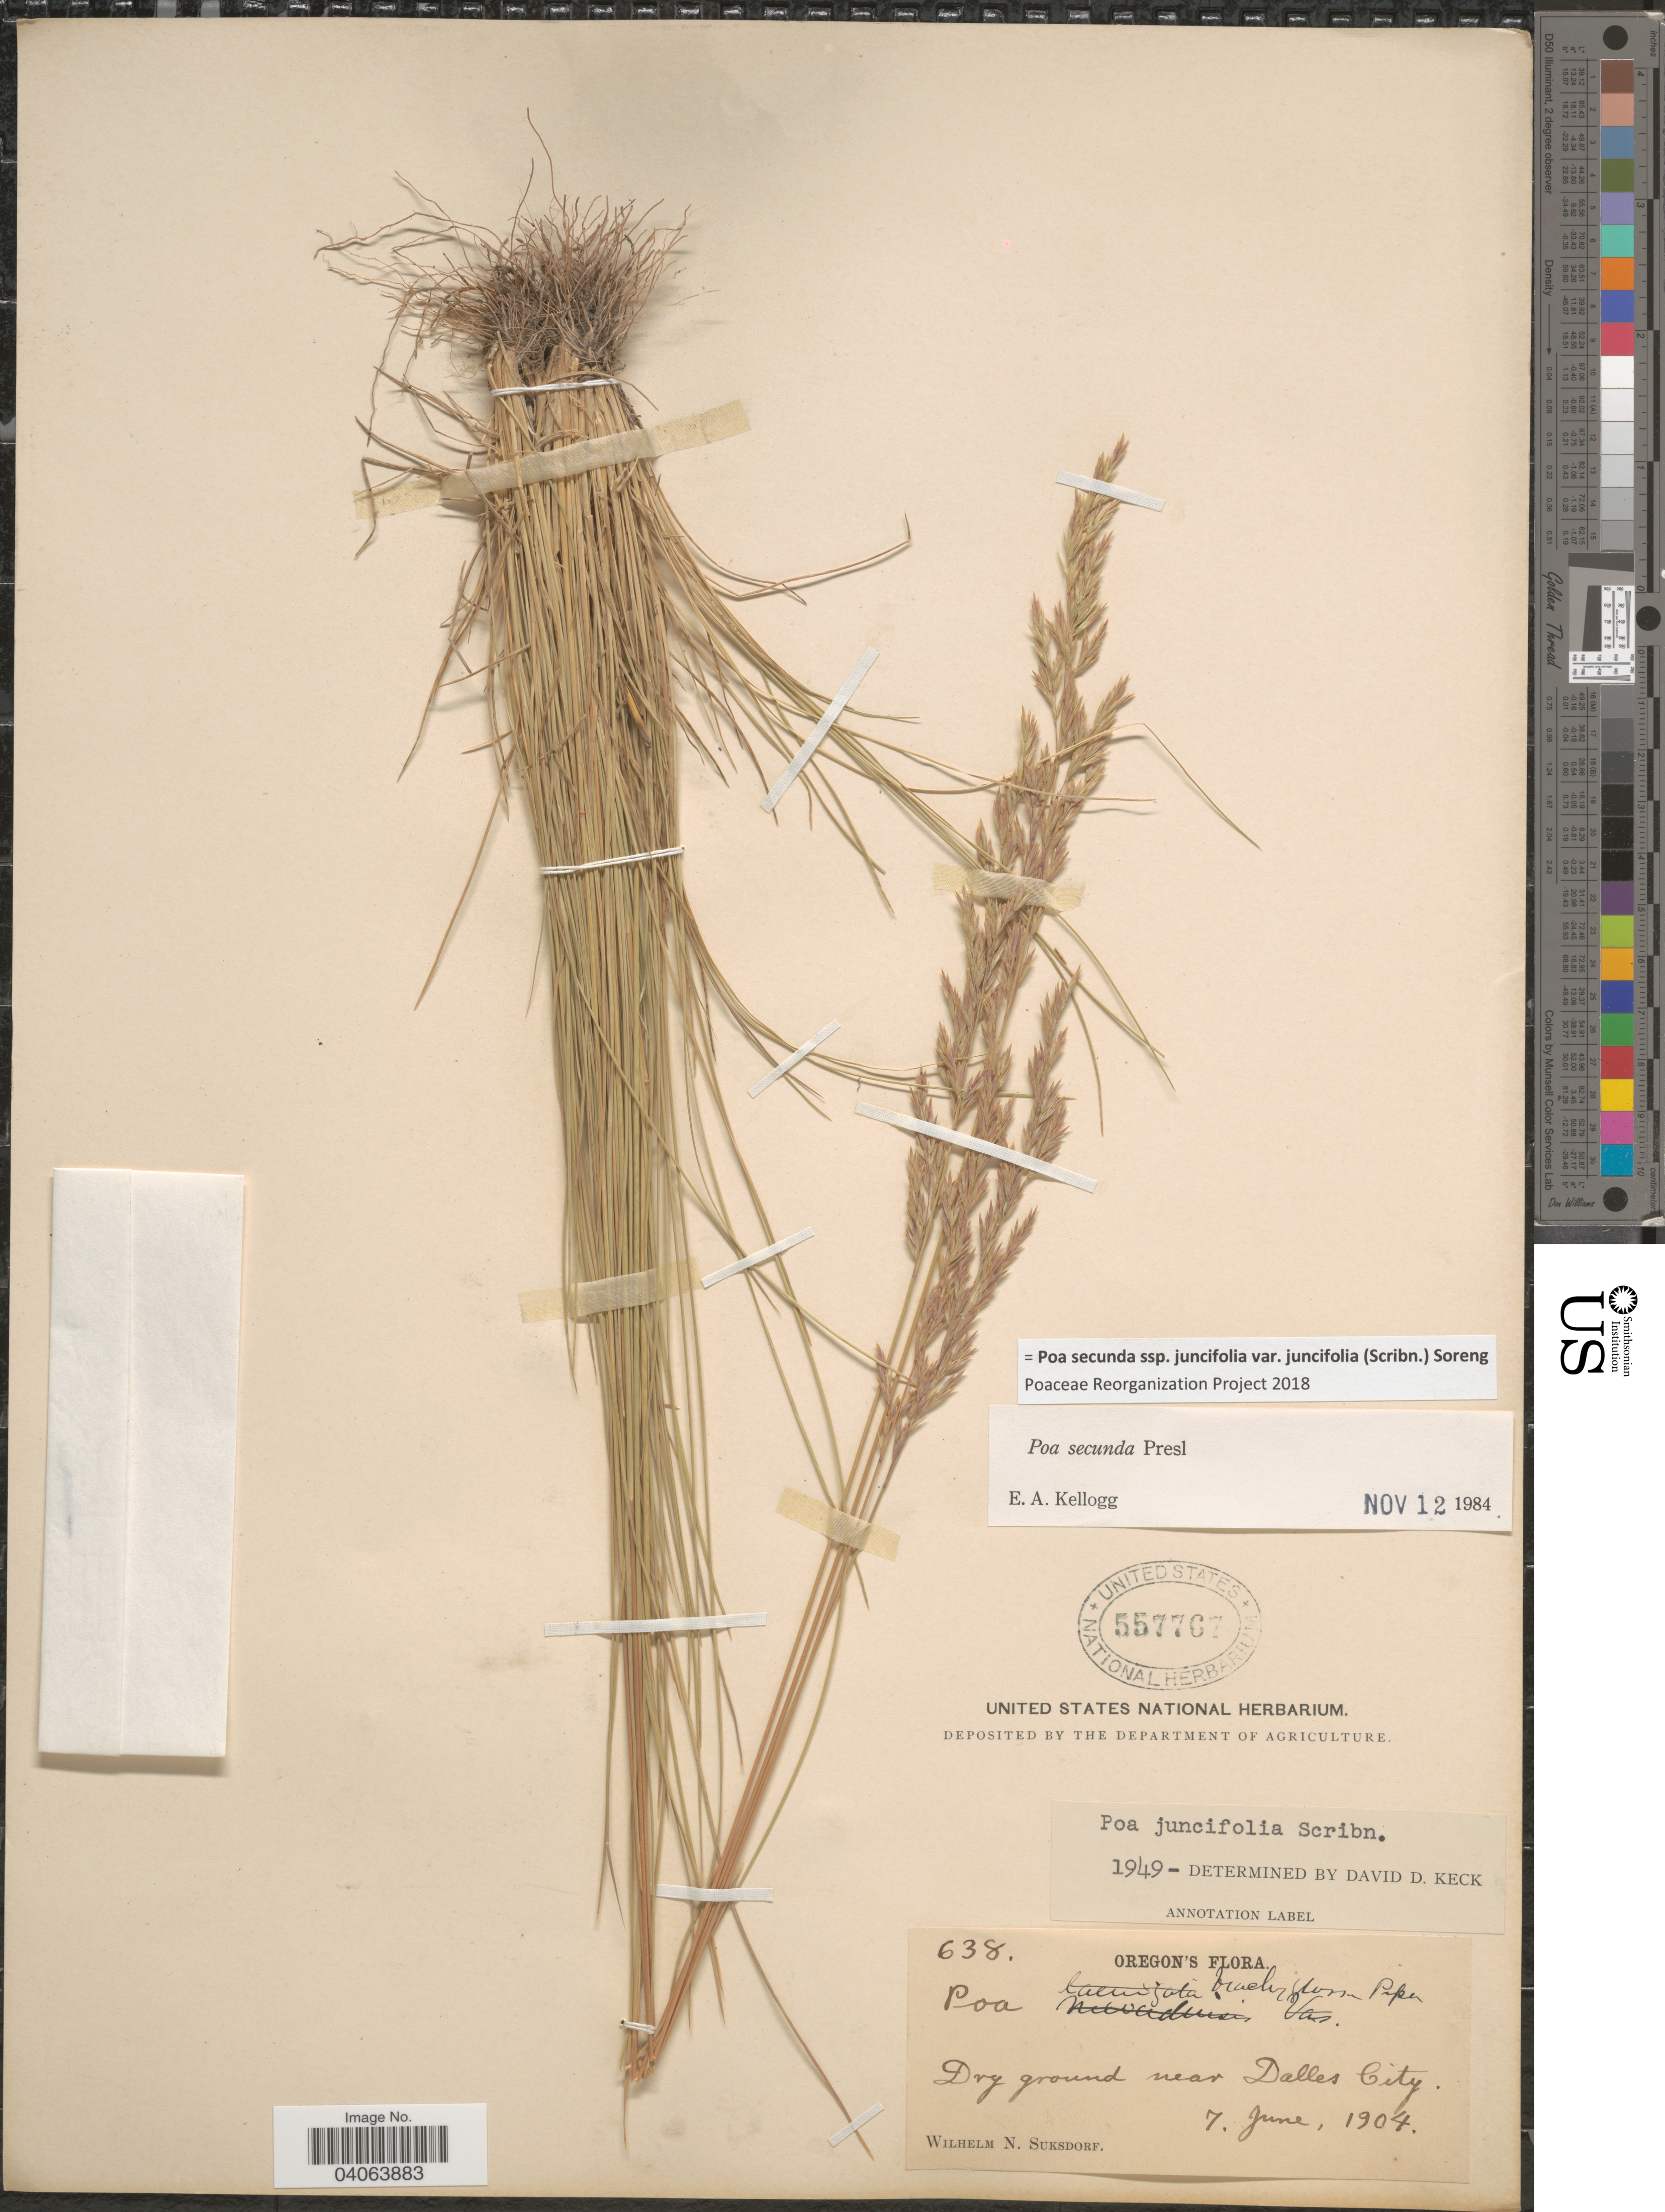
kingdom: Plantae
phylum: Tracheophyta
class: Liliopsida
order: Poales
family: Poaceae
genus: Poa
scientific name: Poa secunda subsp. juncifolia var. juncifolia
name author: (Scribn.) Soreng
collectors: W. N. Suksdorf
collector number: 638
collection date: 1904-06-07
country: United States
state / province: Oregon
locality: Dry ground near Dalles City.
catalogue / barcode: US 557767